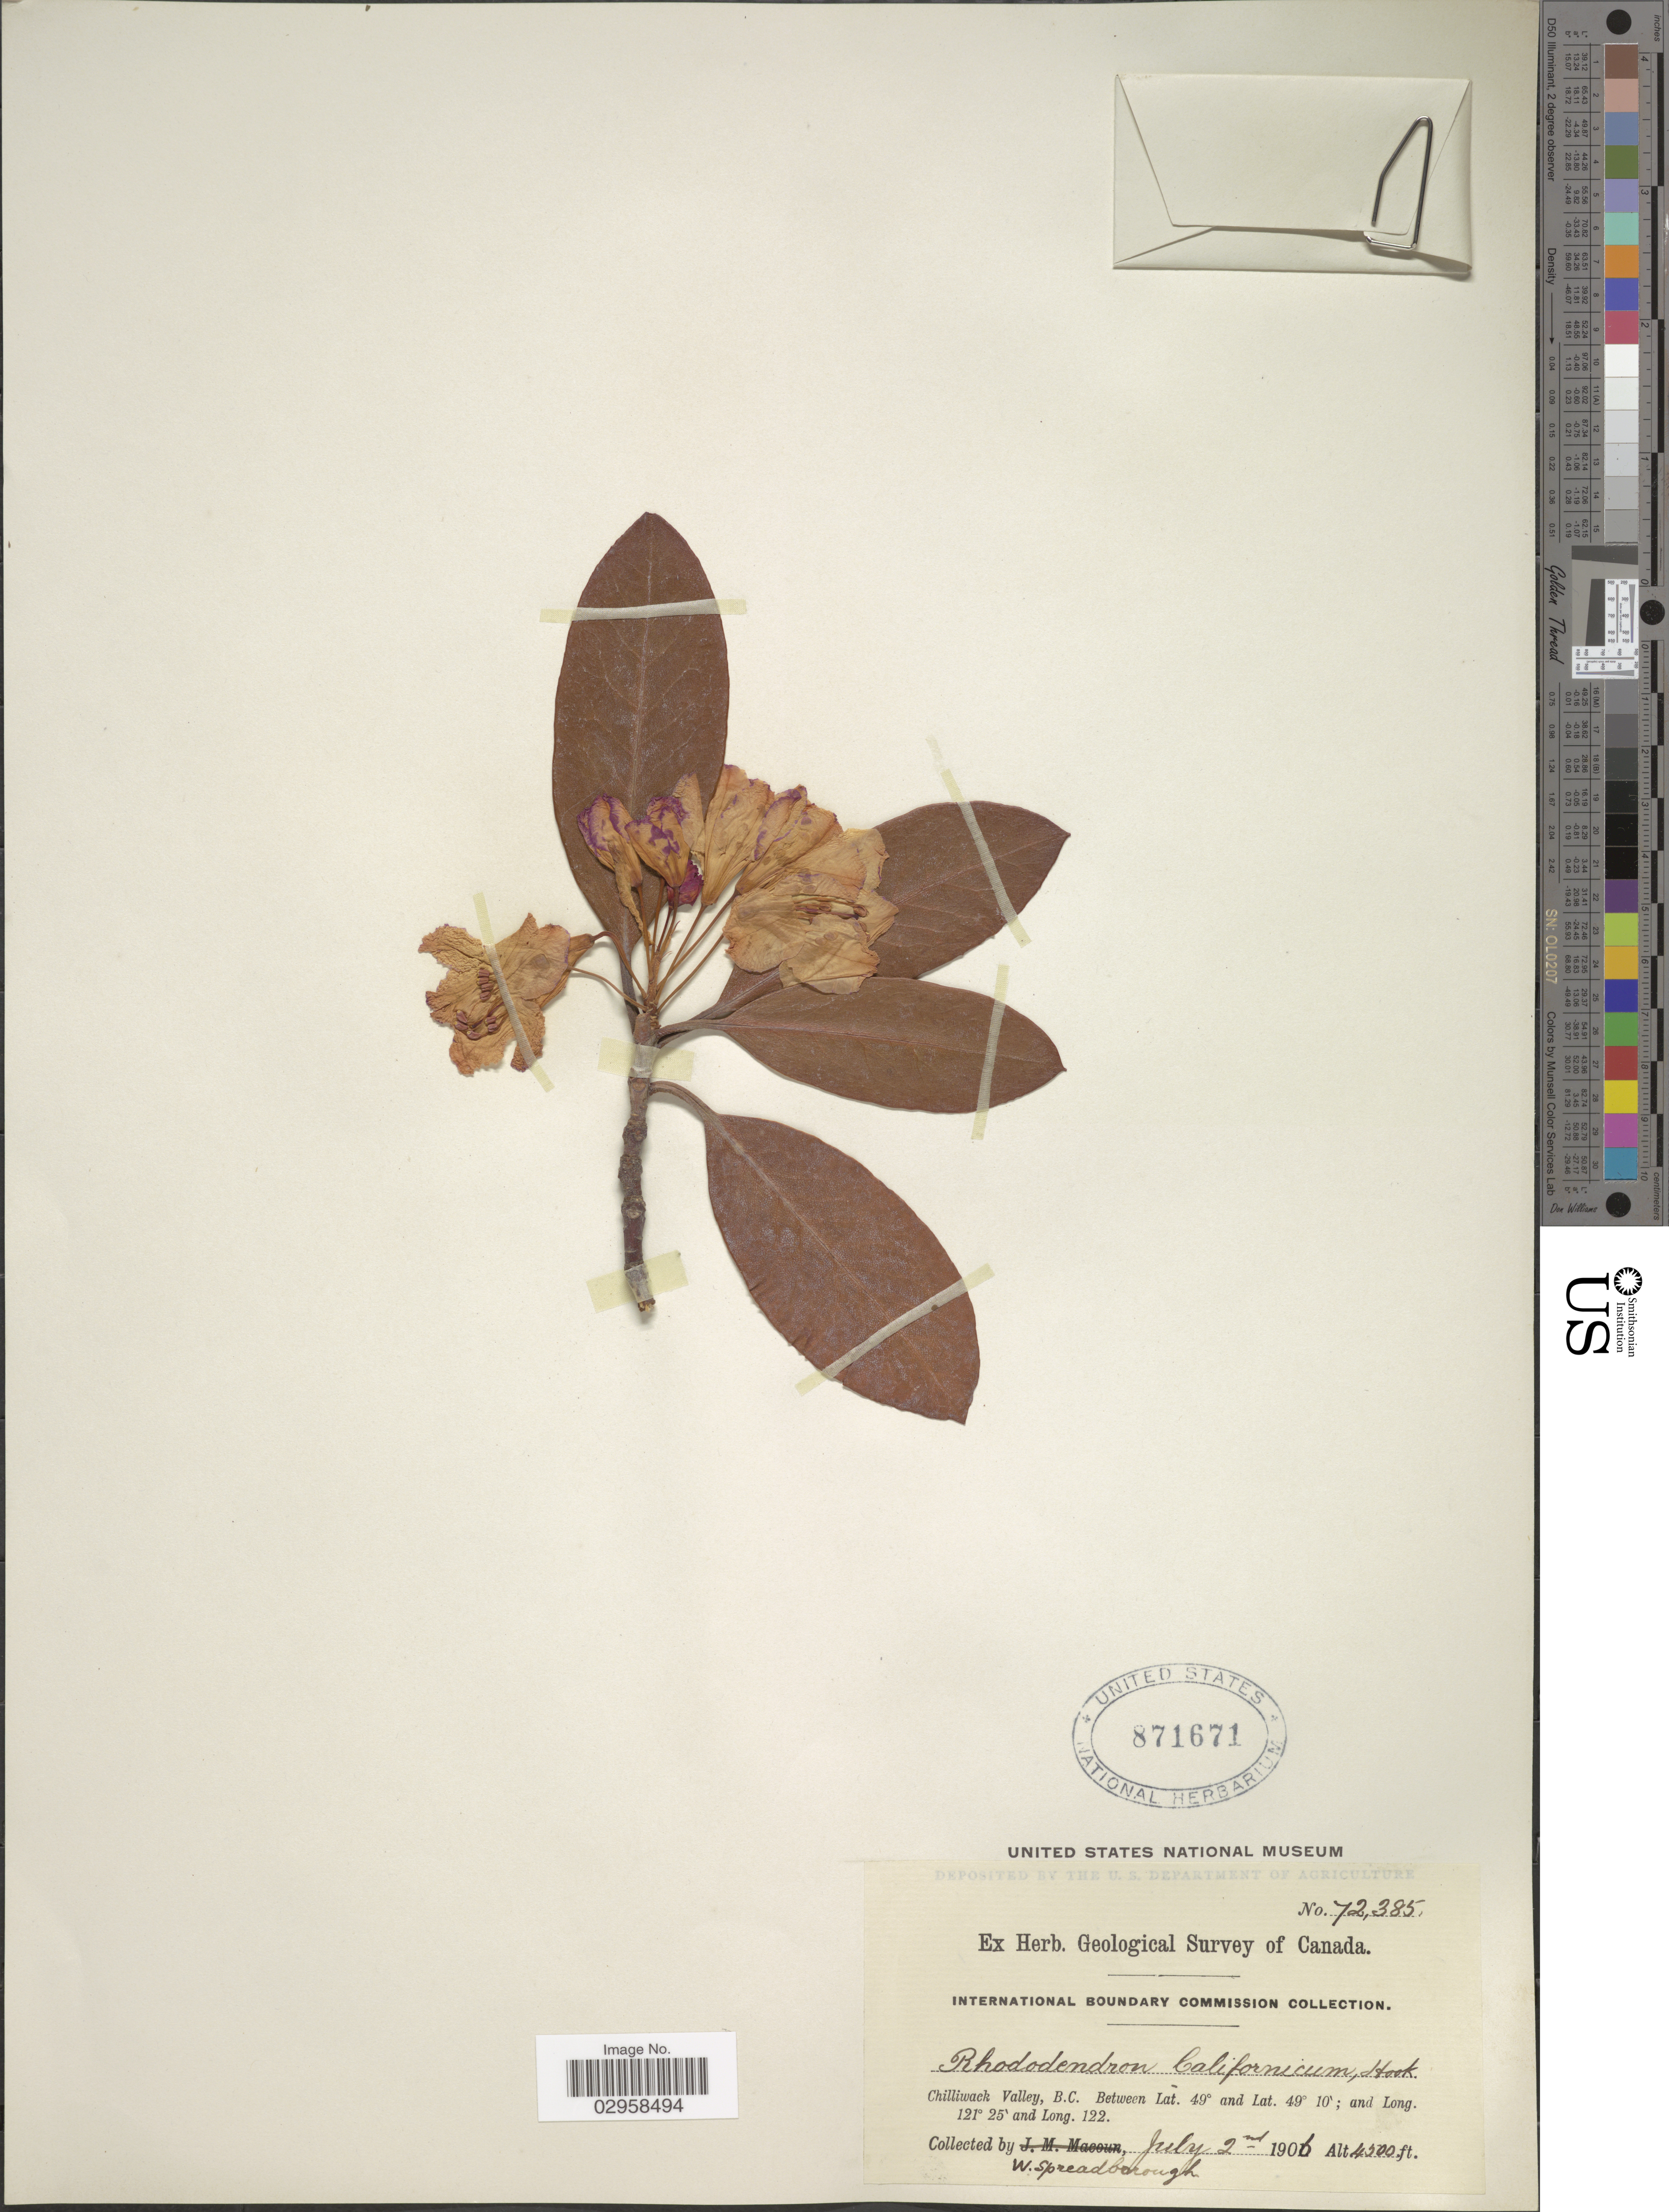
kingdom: Plantae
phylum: Tracheophyta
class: Magnoliopsida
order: Ericales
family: Ericaceae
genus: Rhododendron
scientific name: Rhododendron macrophyllum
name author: D. Don ex G. Don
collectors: W. Spreadborough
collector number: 72385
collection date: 1906-07-02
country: Canada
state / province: British Columbia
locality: Chilliwack Valley.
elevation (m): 1372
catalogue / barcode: US 871671